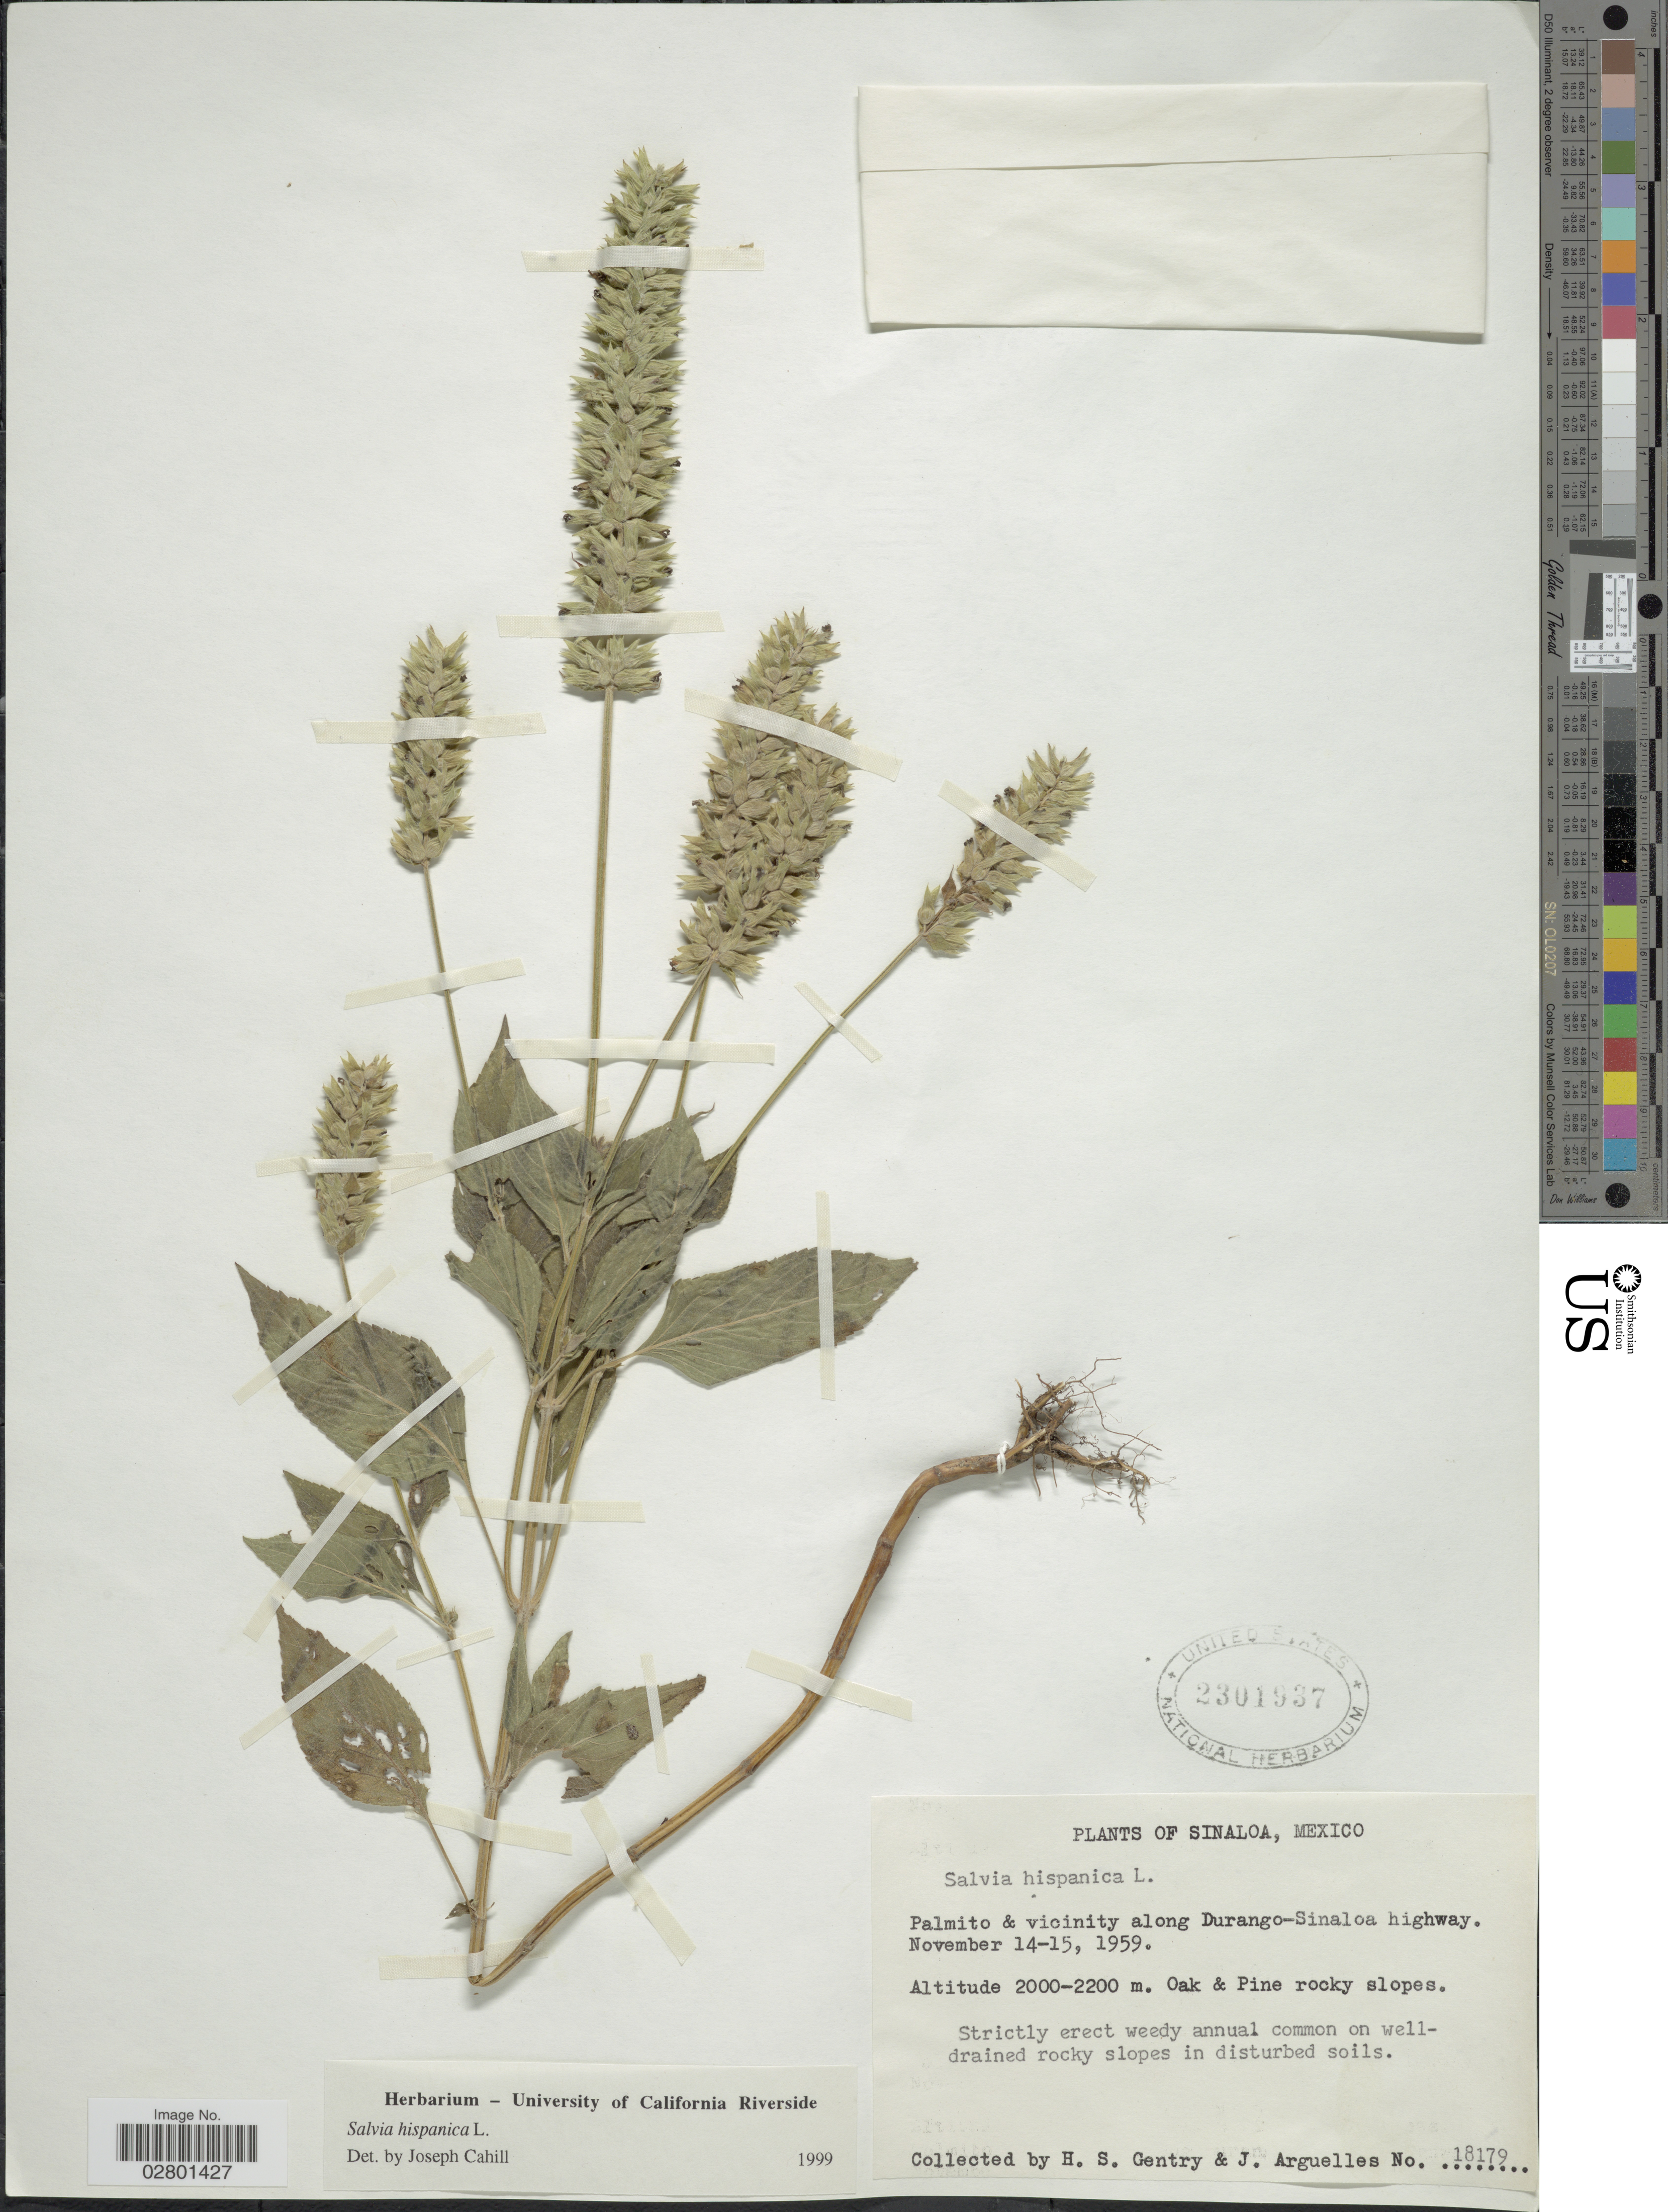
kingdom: Plantae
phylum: Tracheophyta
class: Magnoliopsida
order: Lamiales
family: Lamiaceae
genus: Salvia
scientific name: Salvia hispanica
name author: L.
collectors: H. S. Gentry & J. Arguelles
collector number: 18179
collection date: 1959-11-14/1959-11-15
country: Mexico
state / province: Sinaloa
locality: Palmito & vicinity along Durango-Sinaloa highway.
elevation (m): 2000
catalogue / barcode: US 2301937